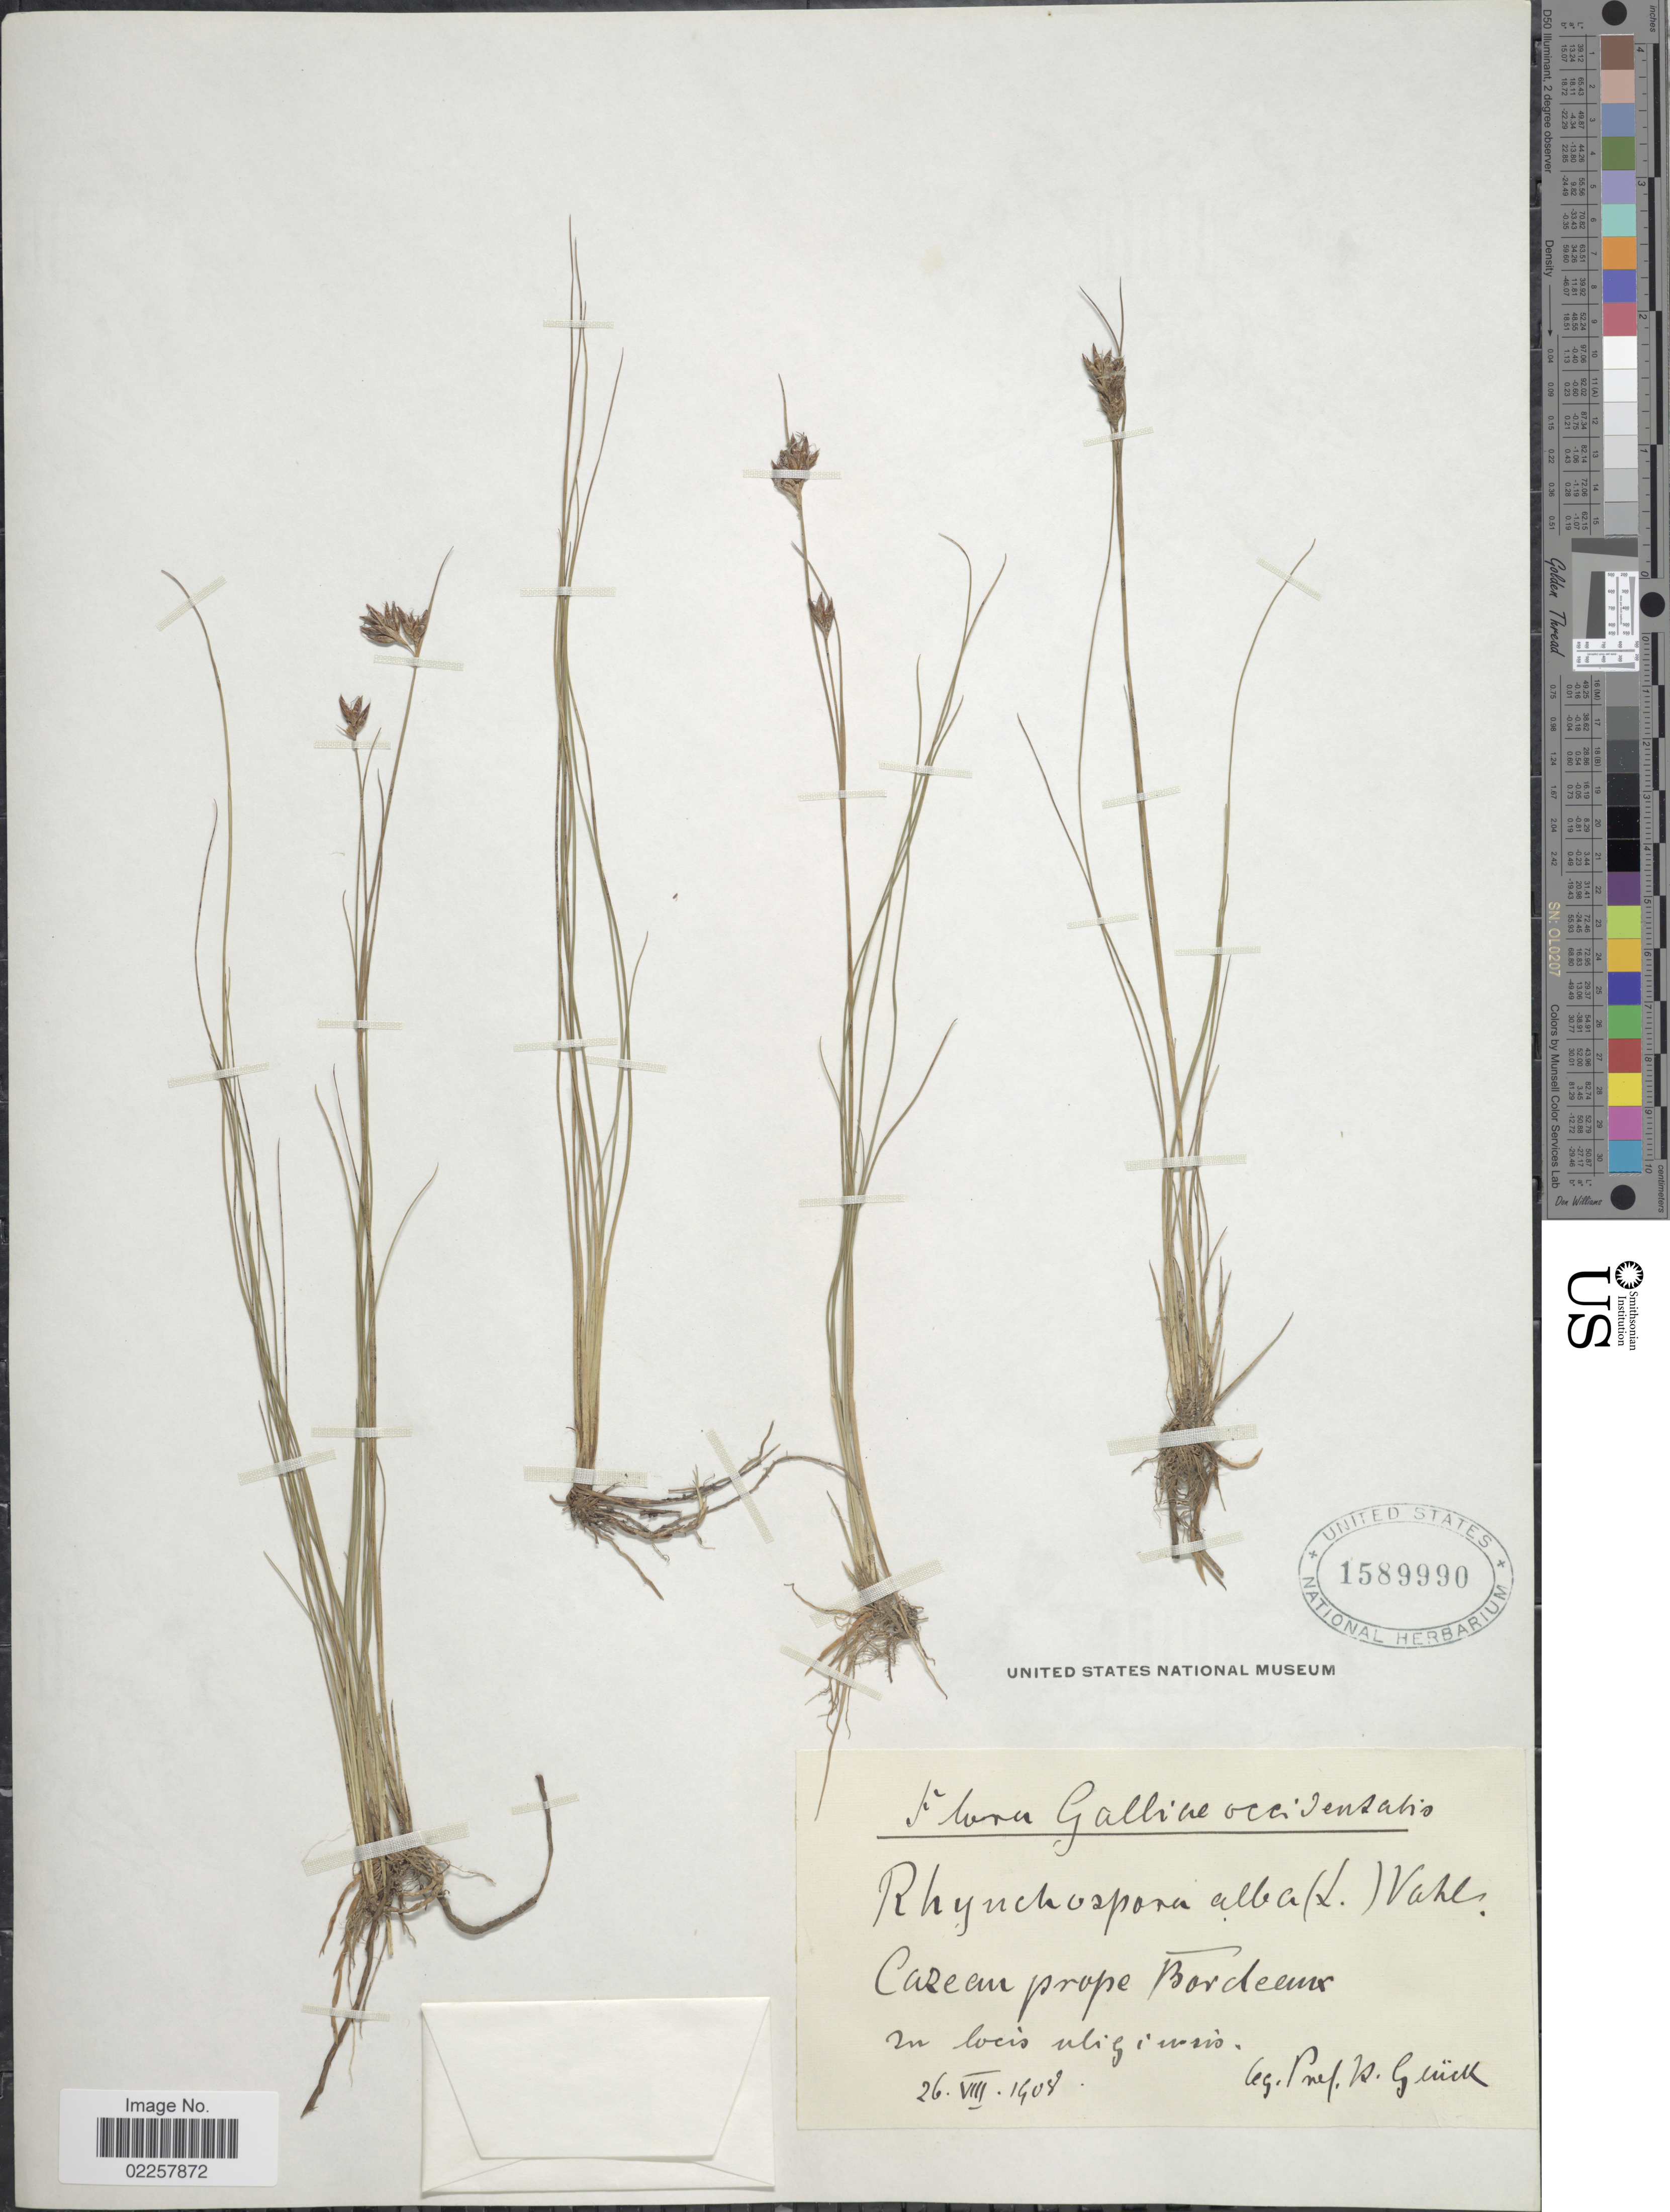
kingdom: Plantae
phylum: Tracheophyta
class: Liliopsida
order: Poales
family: Cyperaceae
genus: Rhynchospora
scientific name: Rhynchospora alba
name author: (L.) Vahl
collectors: H. Glück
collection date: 1908-08-26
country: France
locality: Galliae occidentalis, Carecum prope Bordeaux, in locis uliginosis [interpreted]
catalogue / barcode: US 1589990